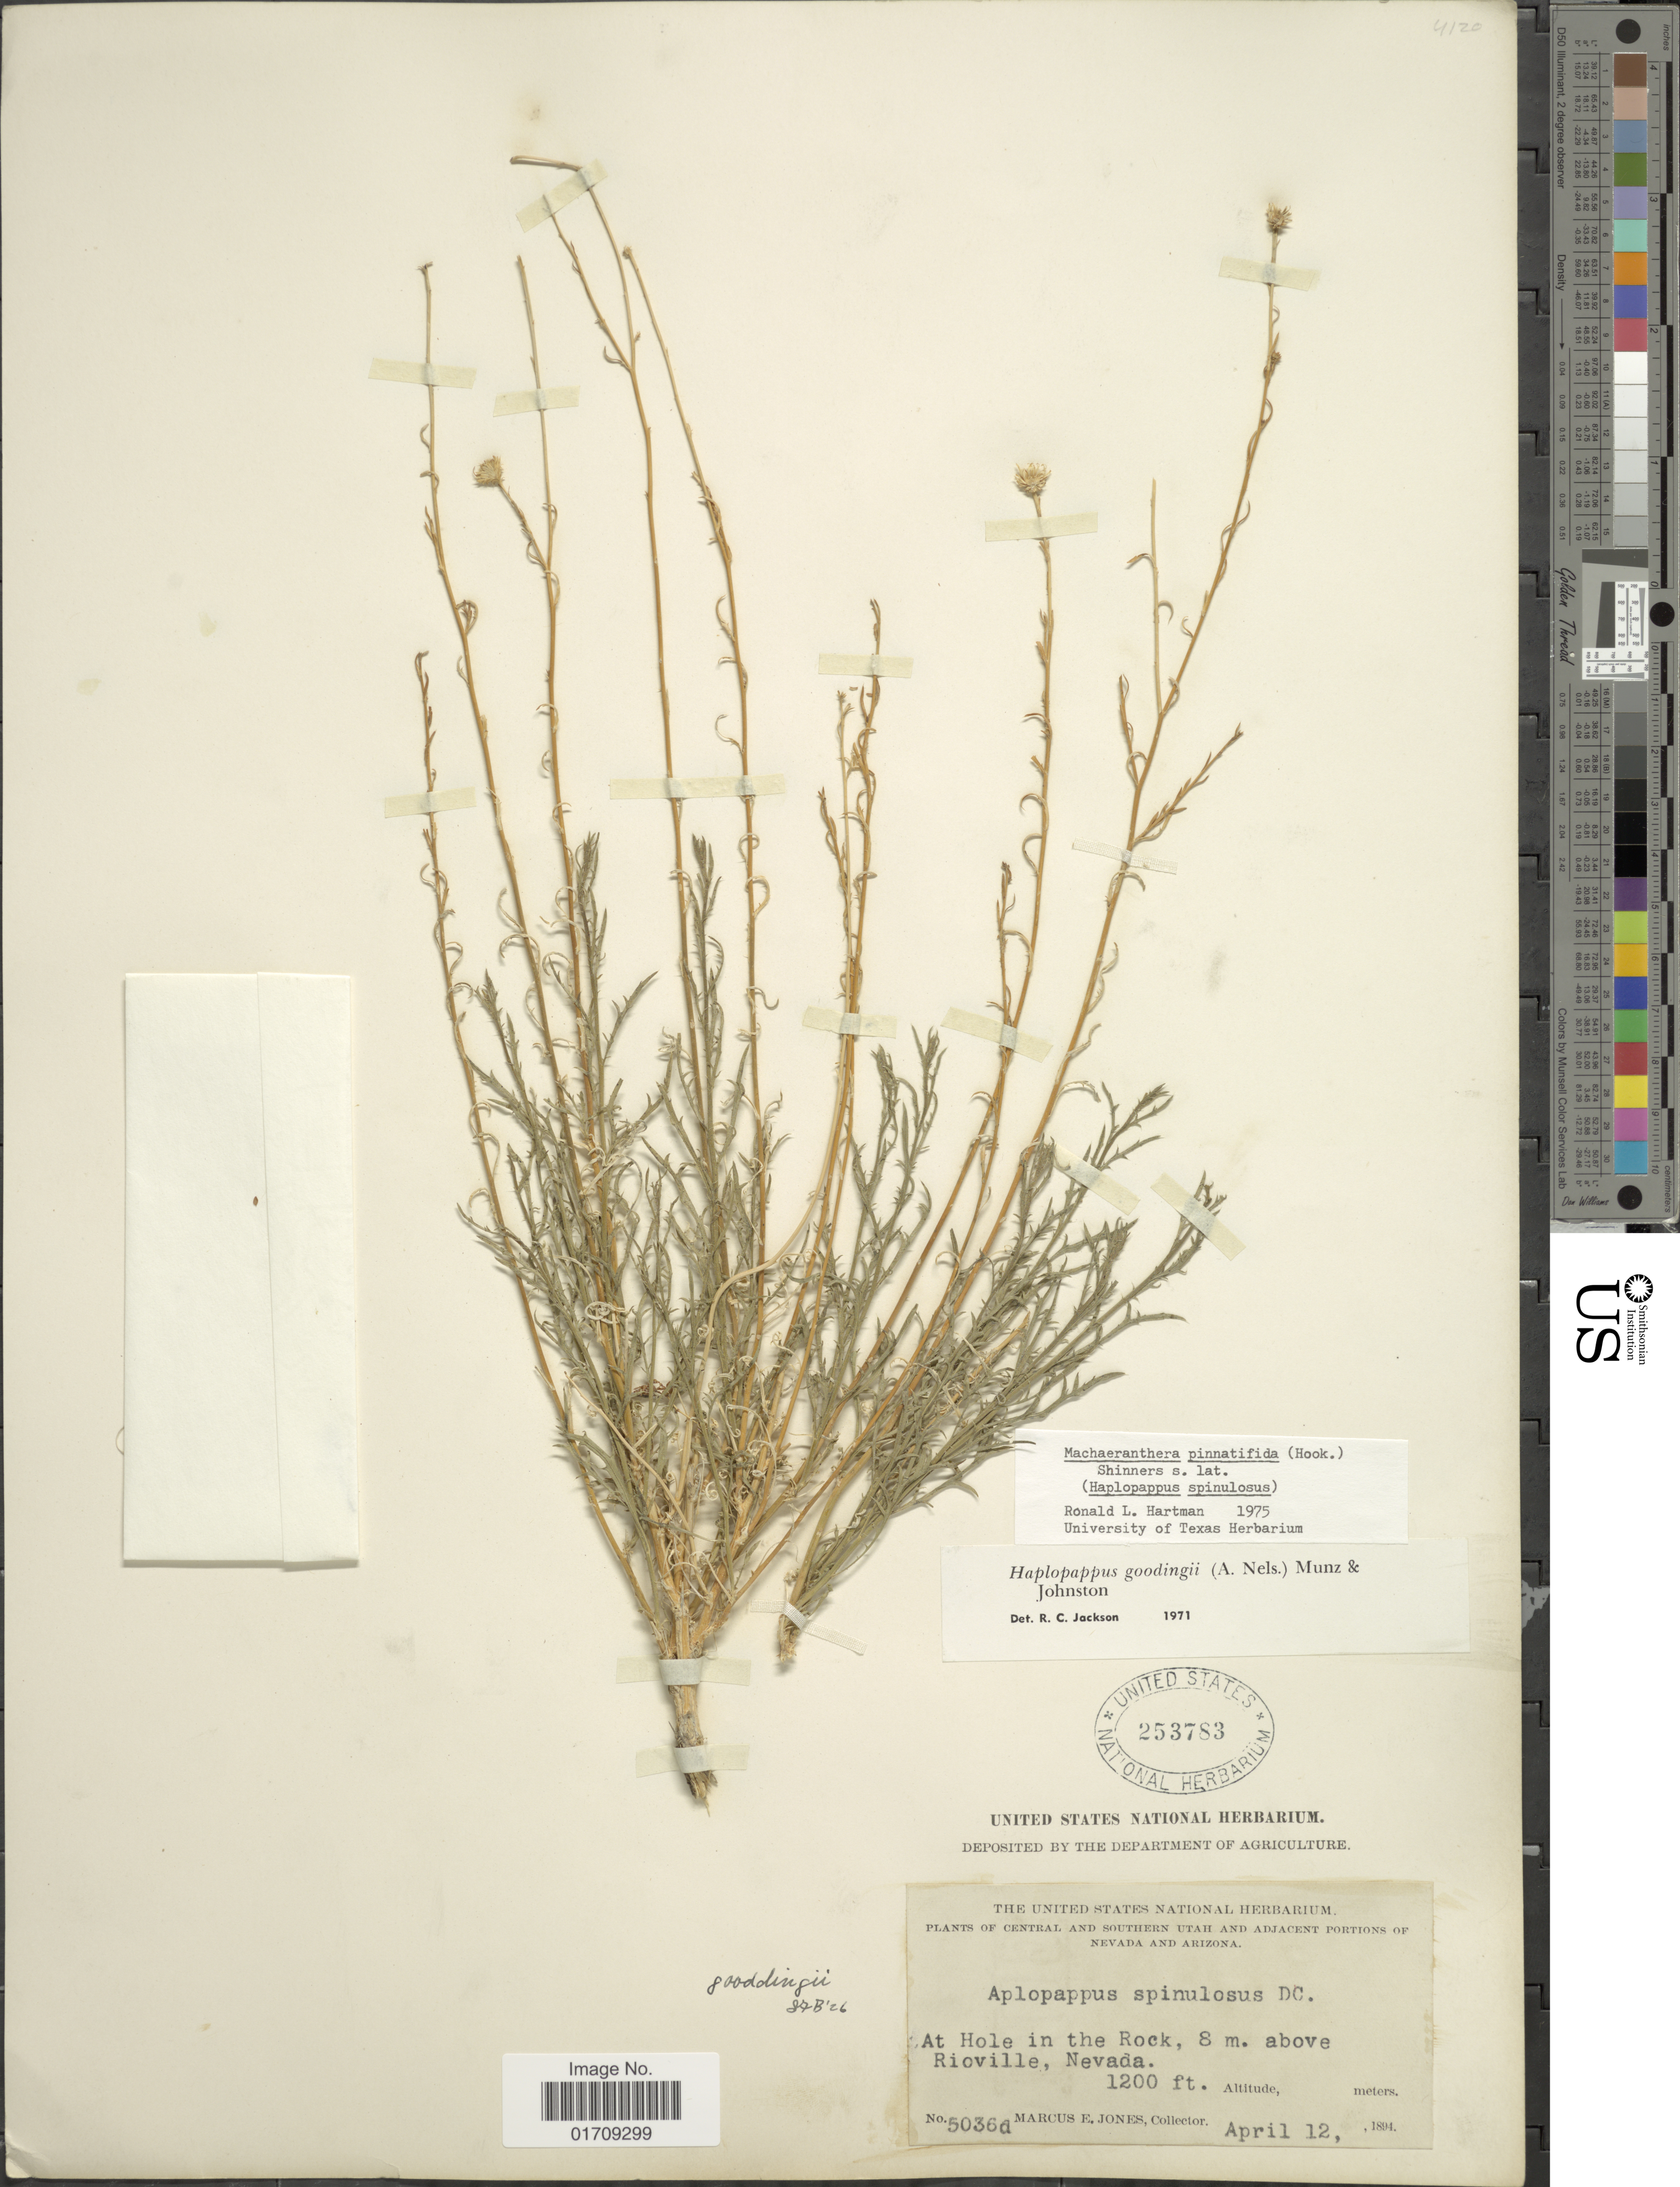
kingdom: Plantae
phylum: Tracheophyta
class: Magnoliopsida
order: Asterales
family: Asteraceae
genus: Machaeranthera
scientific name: Machaeranthera pinnatifida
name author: (Hook.) Shinners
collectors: M. E. Jones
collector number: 5036d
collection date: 1894-04-12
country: United States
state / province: Nevada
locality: Adjacent portions of Nevada, At Hole in the Rock, 8 m. above Rioville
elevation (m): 366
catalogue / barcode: US 253783